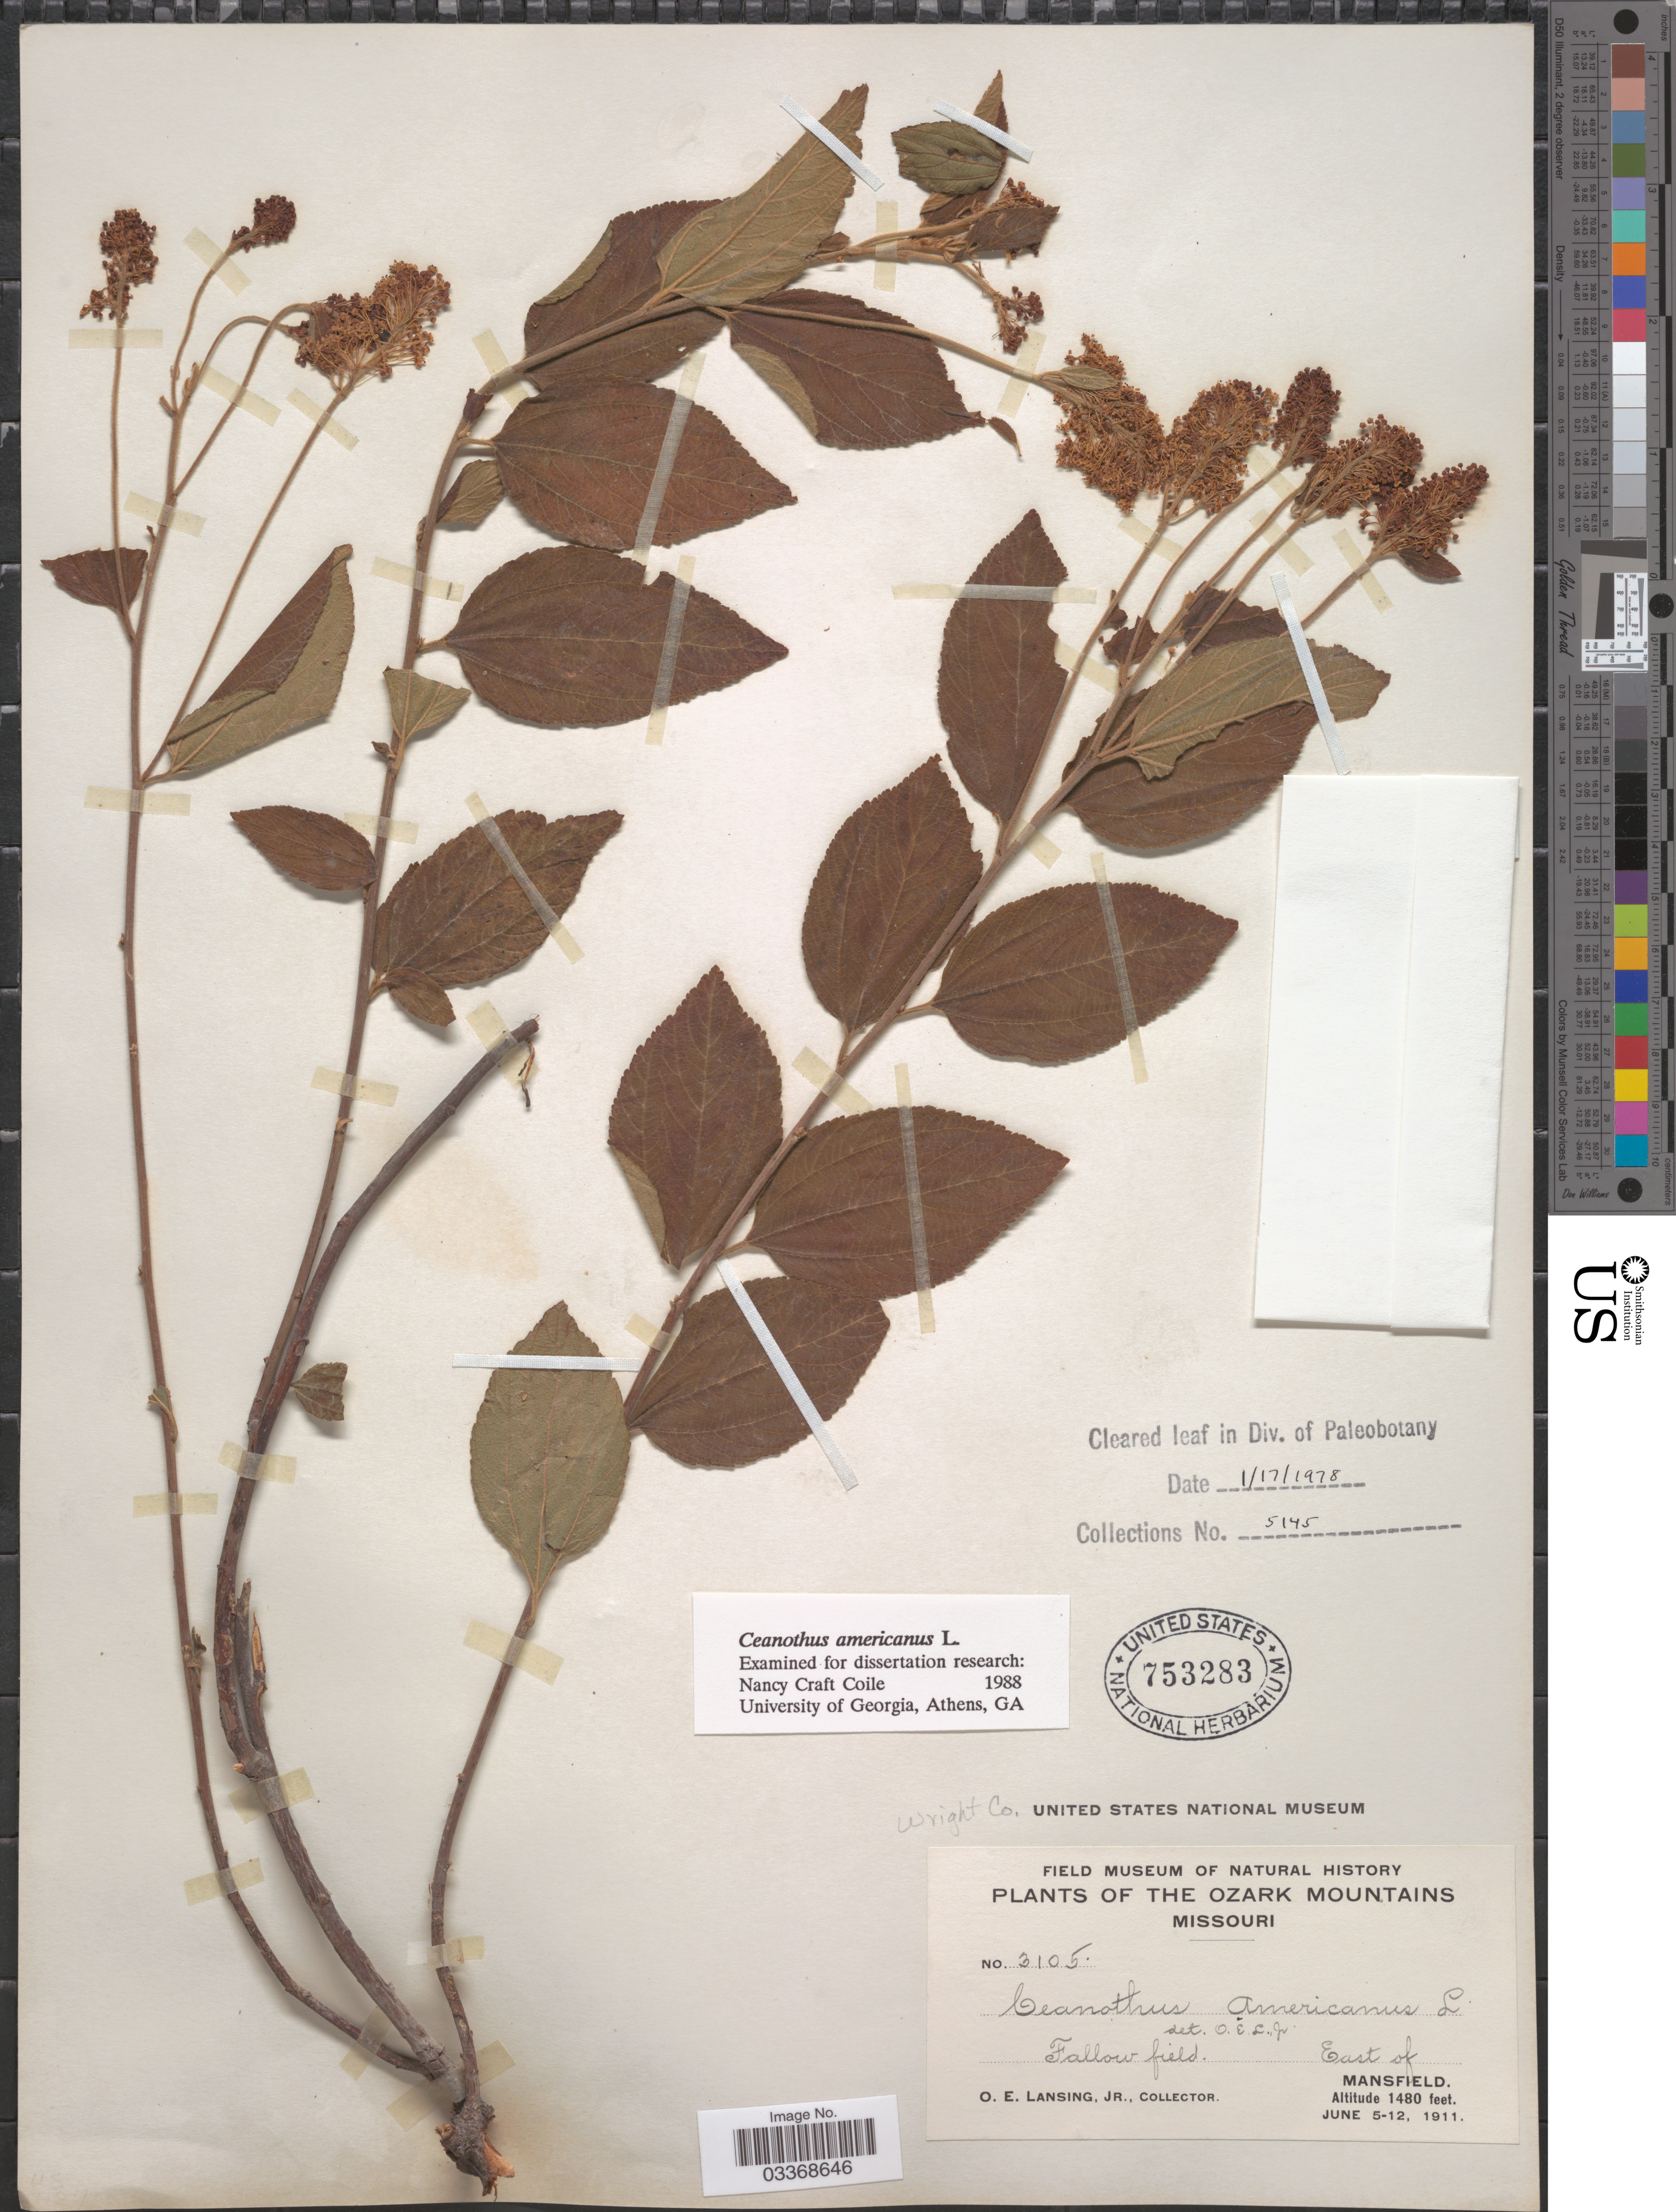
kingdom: Plantae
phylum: Tracheophyta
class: Magnoliopsida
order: Rosales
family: Rhamnaceae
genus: Ceanothus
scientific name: Ceanothus americanus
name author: L.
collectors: O. Lansing Jr.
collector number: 3105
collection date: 1911-06-05/1911-06-12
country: United States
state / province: Missouri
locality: The Ozark Mountains. Wright Co. Fallow field. East of Mansfield.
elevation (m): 451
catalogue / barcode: US 753283